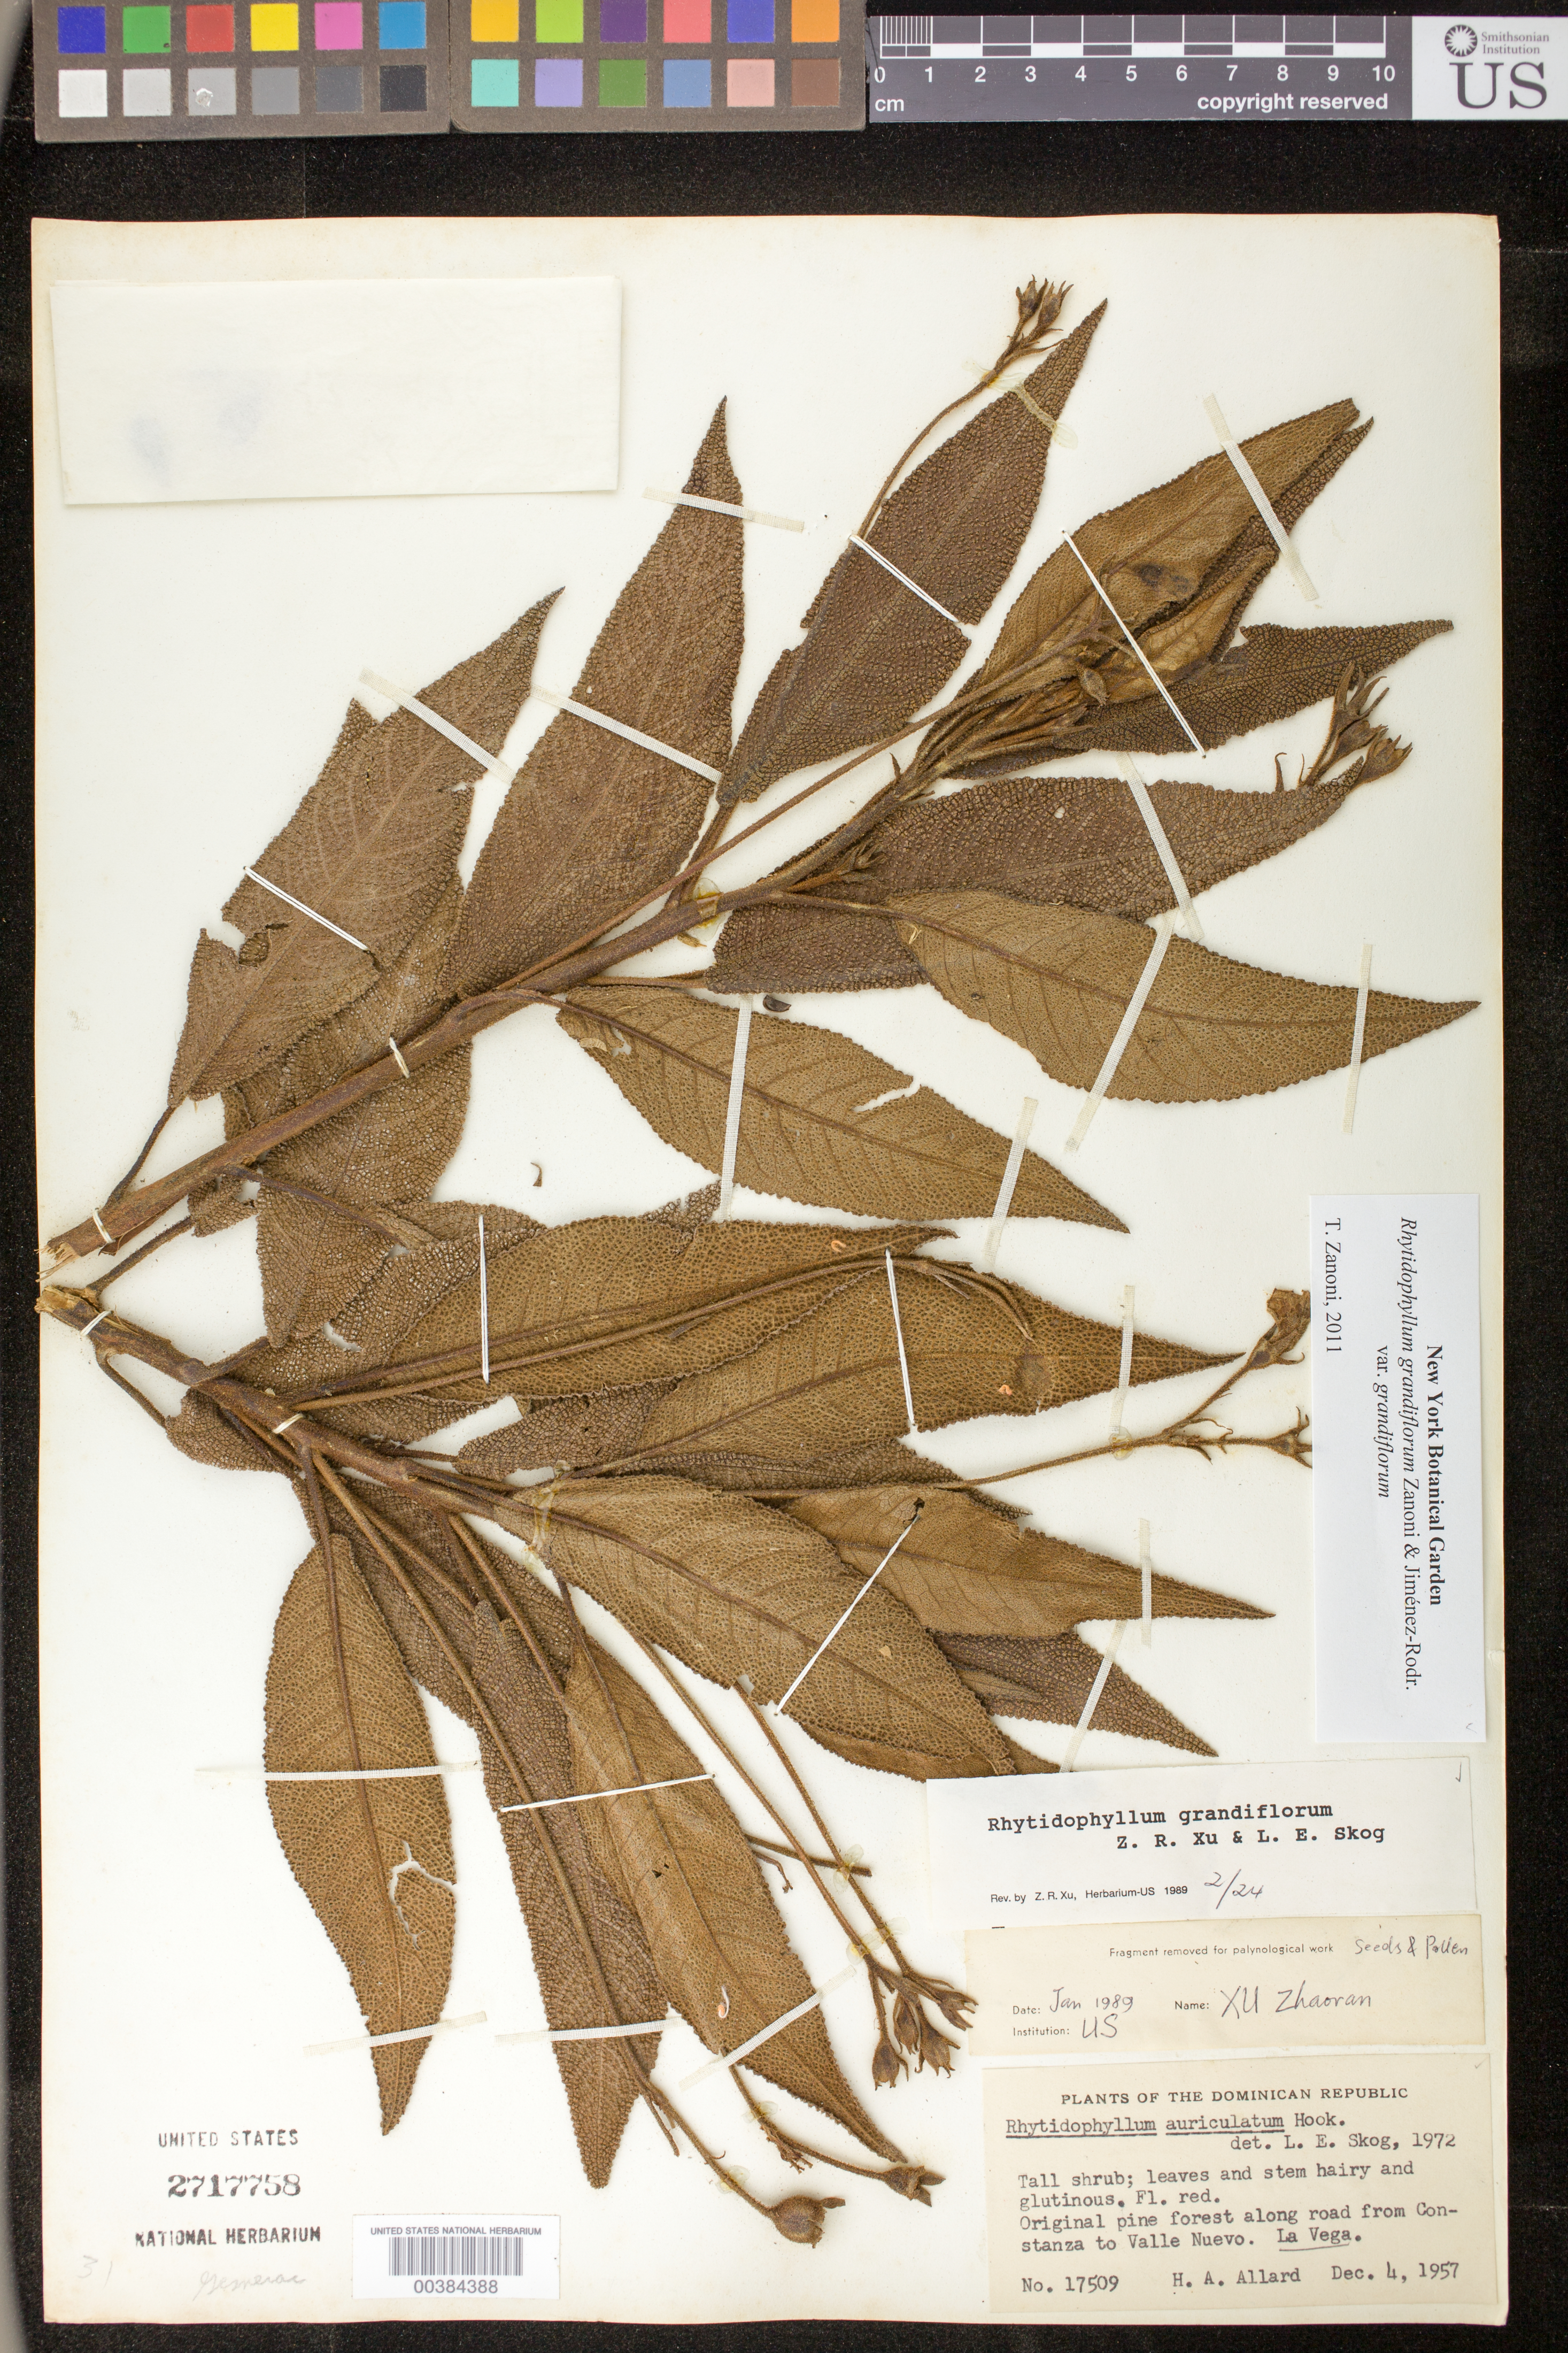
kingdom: Plantae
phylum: Tracheophyta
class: Magnoliopsida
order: Lamiales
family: Gesneriaceae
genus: Rhytidophyllum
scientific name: Rhytidophyllum grandiflorum var. grandiflorum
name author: Z.R. Xu & L.E. Skog ex Zanoni & Jiménez Rodr.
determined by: Zanoni, T. A., (NY), New York Botanical Garden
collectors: H. A. Allard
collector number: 17509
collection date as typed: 04 Dec 1957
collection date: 1957-12-04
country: Dominican Republic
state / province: La Vega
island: Hispaniola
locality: Along road from Constanza to Valle Nuevo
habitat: Original pine forest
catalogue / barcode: US 2712258